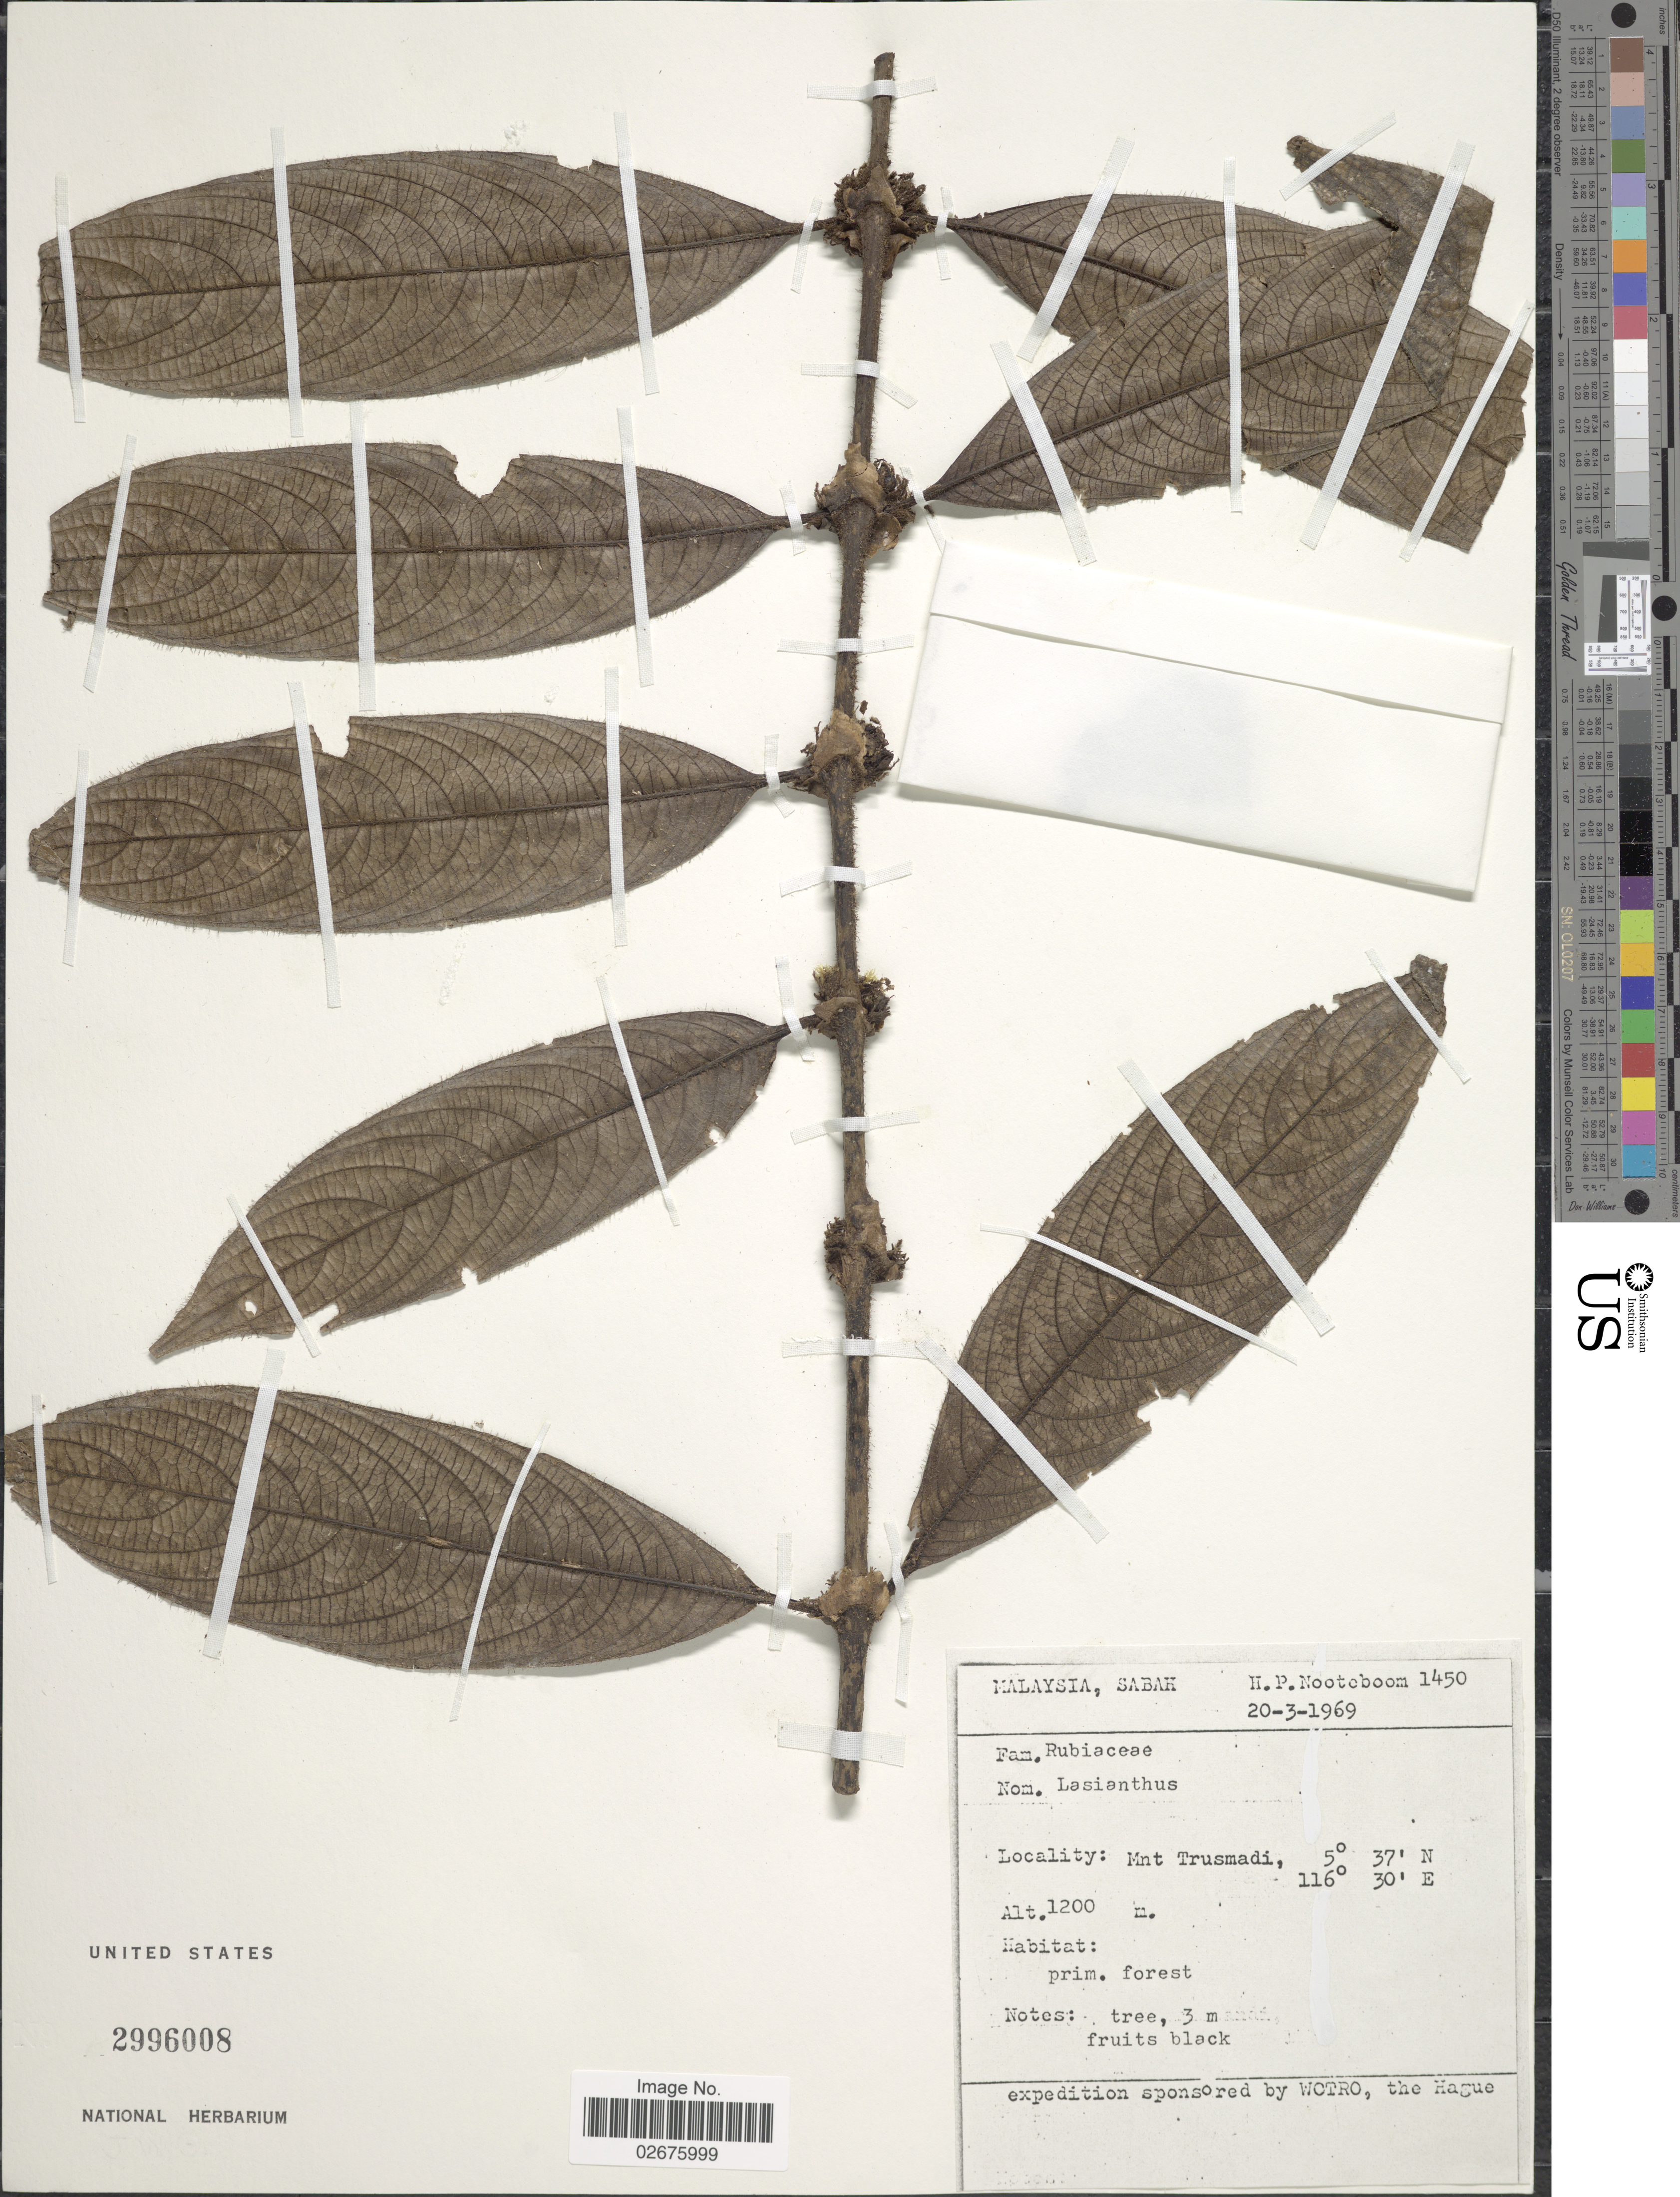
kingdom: Plantae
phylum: Tracheophyta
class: Magnoliopsida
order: Gentianales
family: Rubiaceae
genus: Lasianthus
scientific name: Lasianthus sp.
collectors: H. P. Nooteboom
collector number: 1450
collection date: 1969-03-20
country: Malaysia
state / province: Sabah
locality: Mnt Trusmadi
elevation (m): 1200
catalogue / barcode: US 2996008